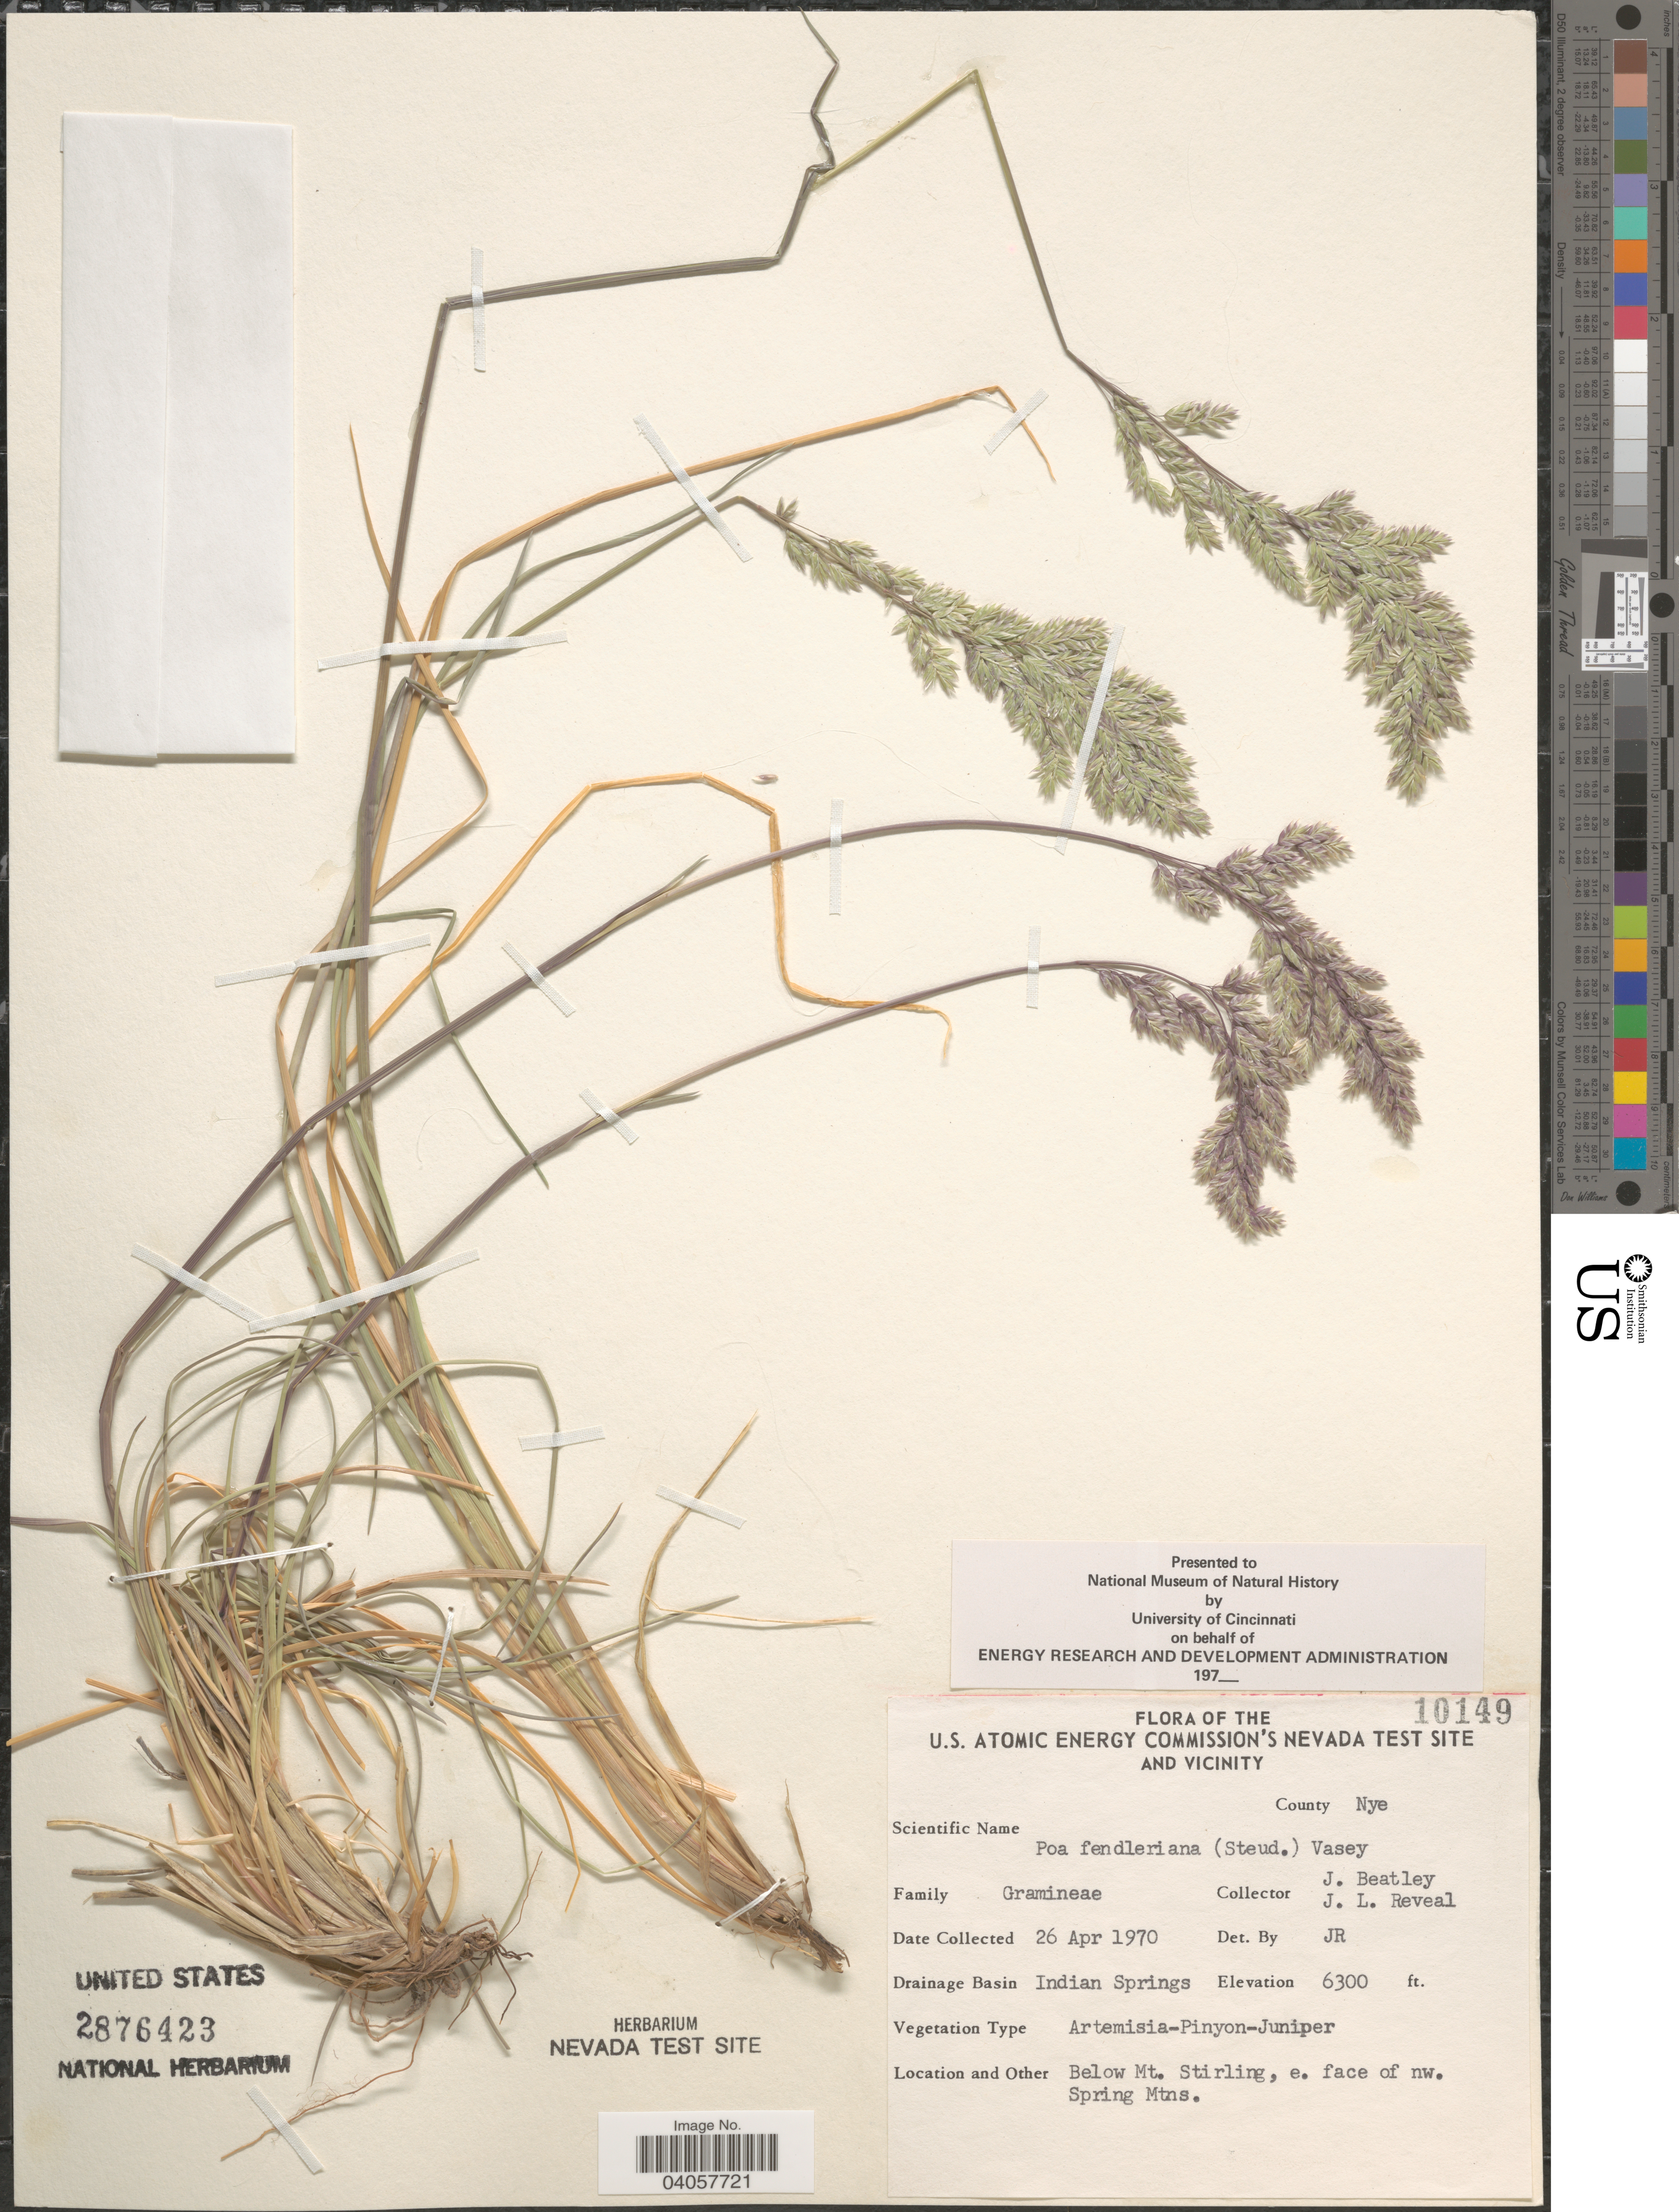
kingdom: Plantae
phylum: Tracheophyta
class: Liliopsida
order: Poales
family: Poaceae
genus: Poa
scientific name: Poa fendleriana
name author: (Steud.) Vasey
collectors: J. C. Beatley & J. L. Reveal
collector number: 10149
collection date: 1970-04-26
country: United States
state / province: Nevada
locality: The U.S. Atomic Energy Commission's Nevada Test Site and vicinity. County Nye. Drainage Basin Indian Springs. Below Mt. Stirling, e. face of nw. Spring Mtns.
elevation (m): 1920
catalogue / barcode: US 2876423